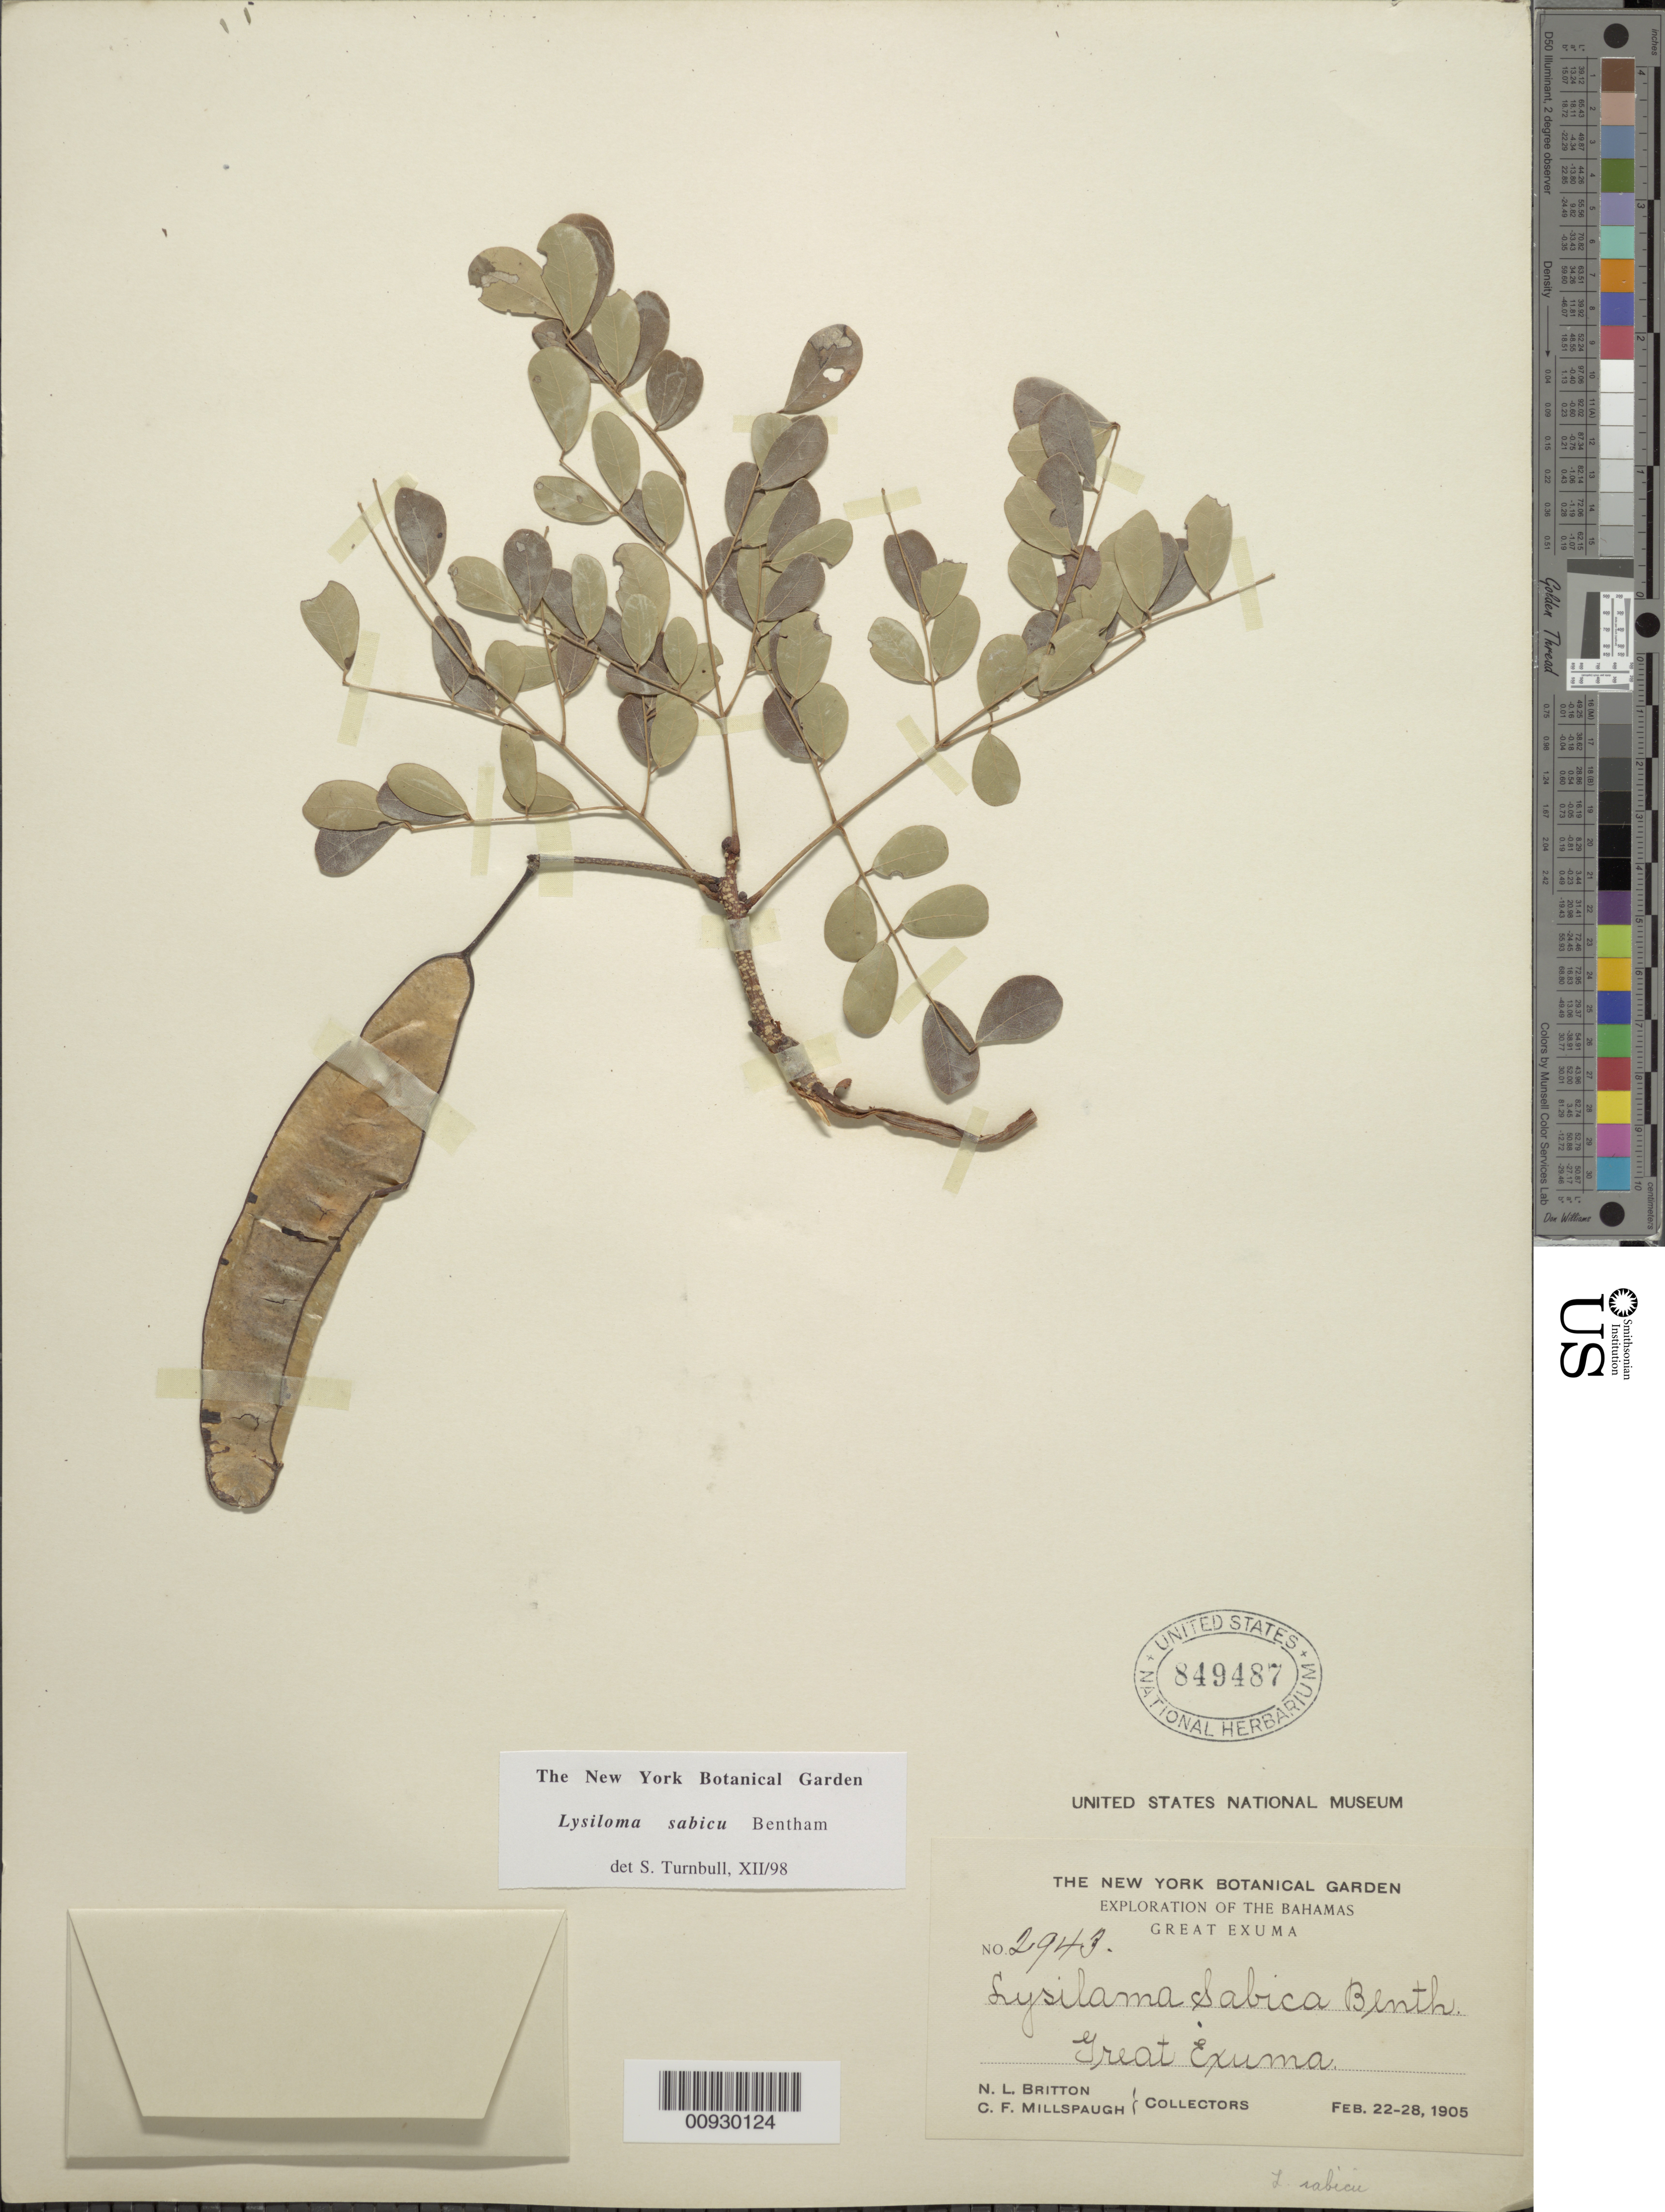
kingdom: Plantae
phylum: Tracheophyta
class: Magnoliopsida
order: Fabales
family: Fabaceae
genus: Lysiloma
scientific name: Lysiloma sabicu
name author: Benth.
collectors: N. Britton & C. F. Millspaugh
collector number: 2943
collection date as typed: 22 Feb 1905 to 28 Feb 1905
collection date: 1905-02-22/1905-02-28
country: Bahamas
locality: Great Exuma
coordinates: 0 N, 0 E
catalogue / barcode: US 849487